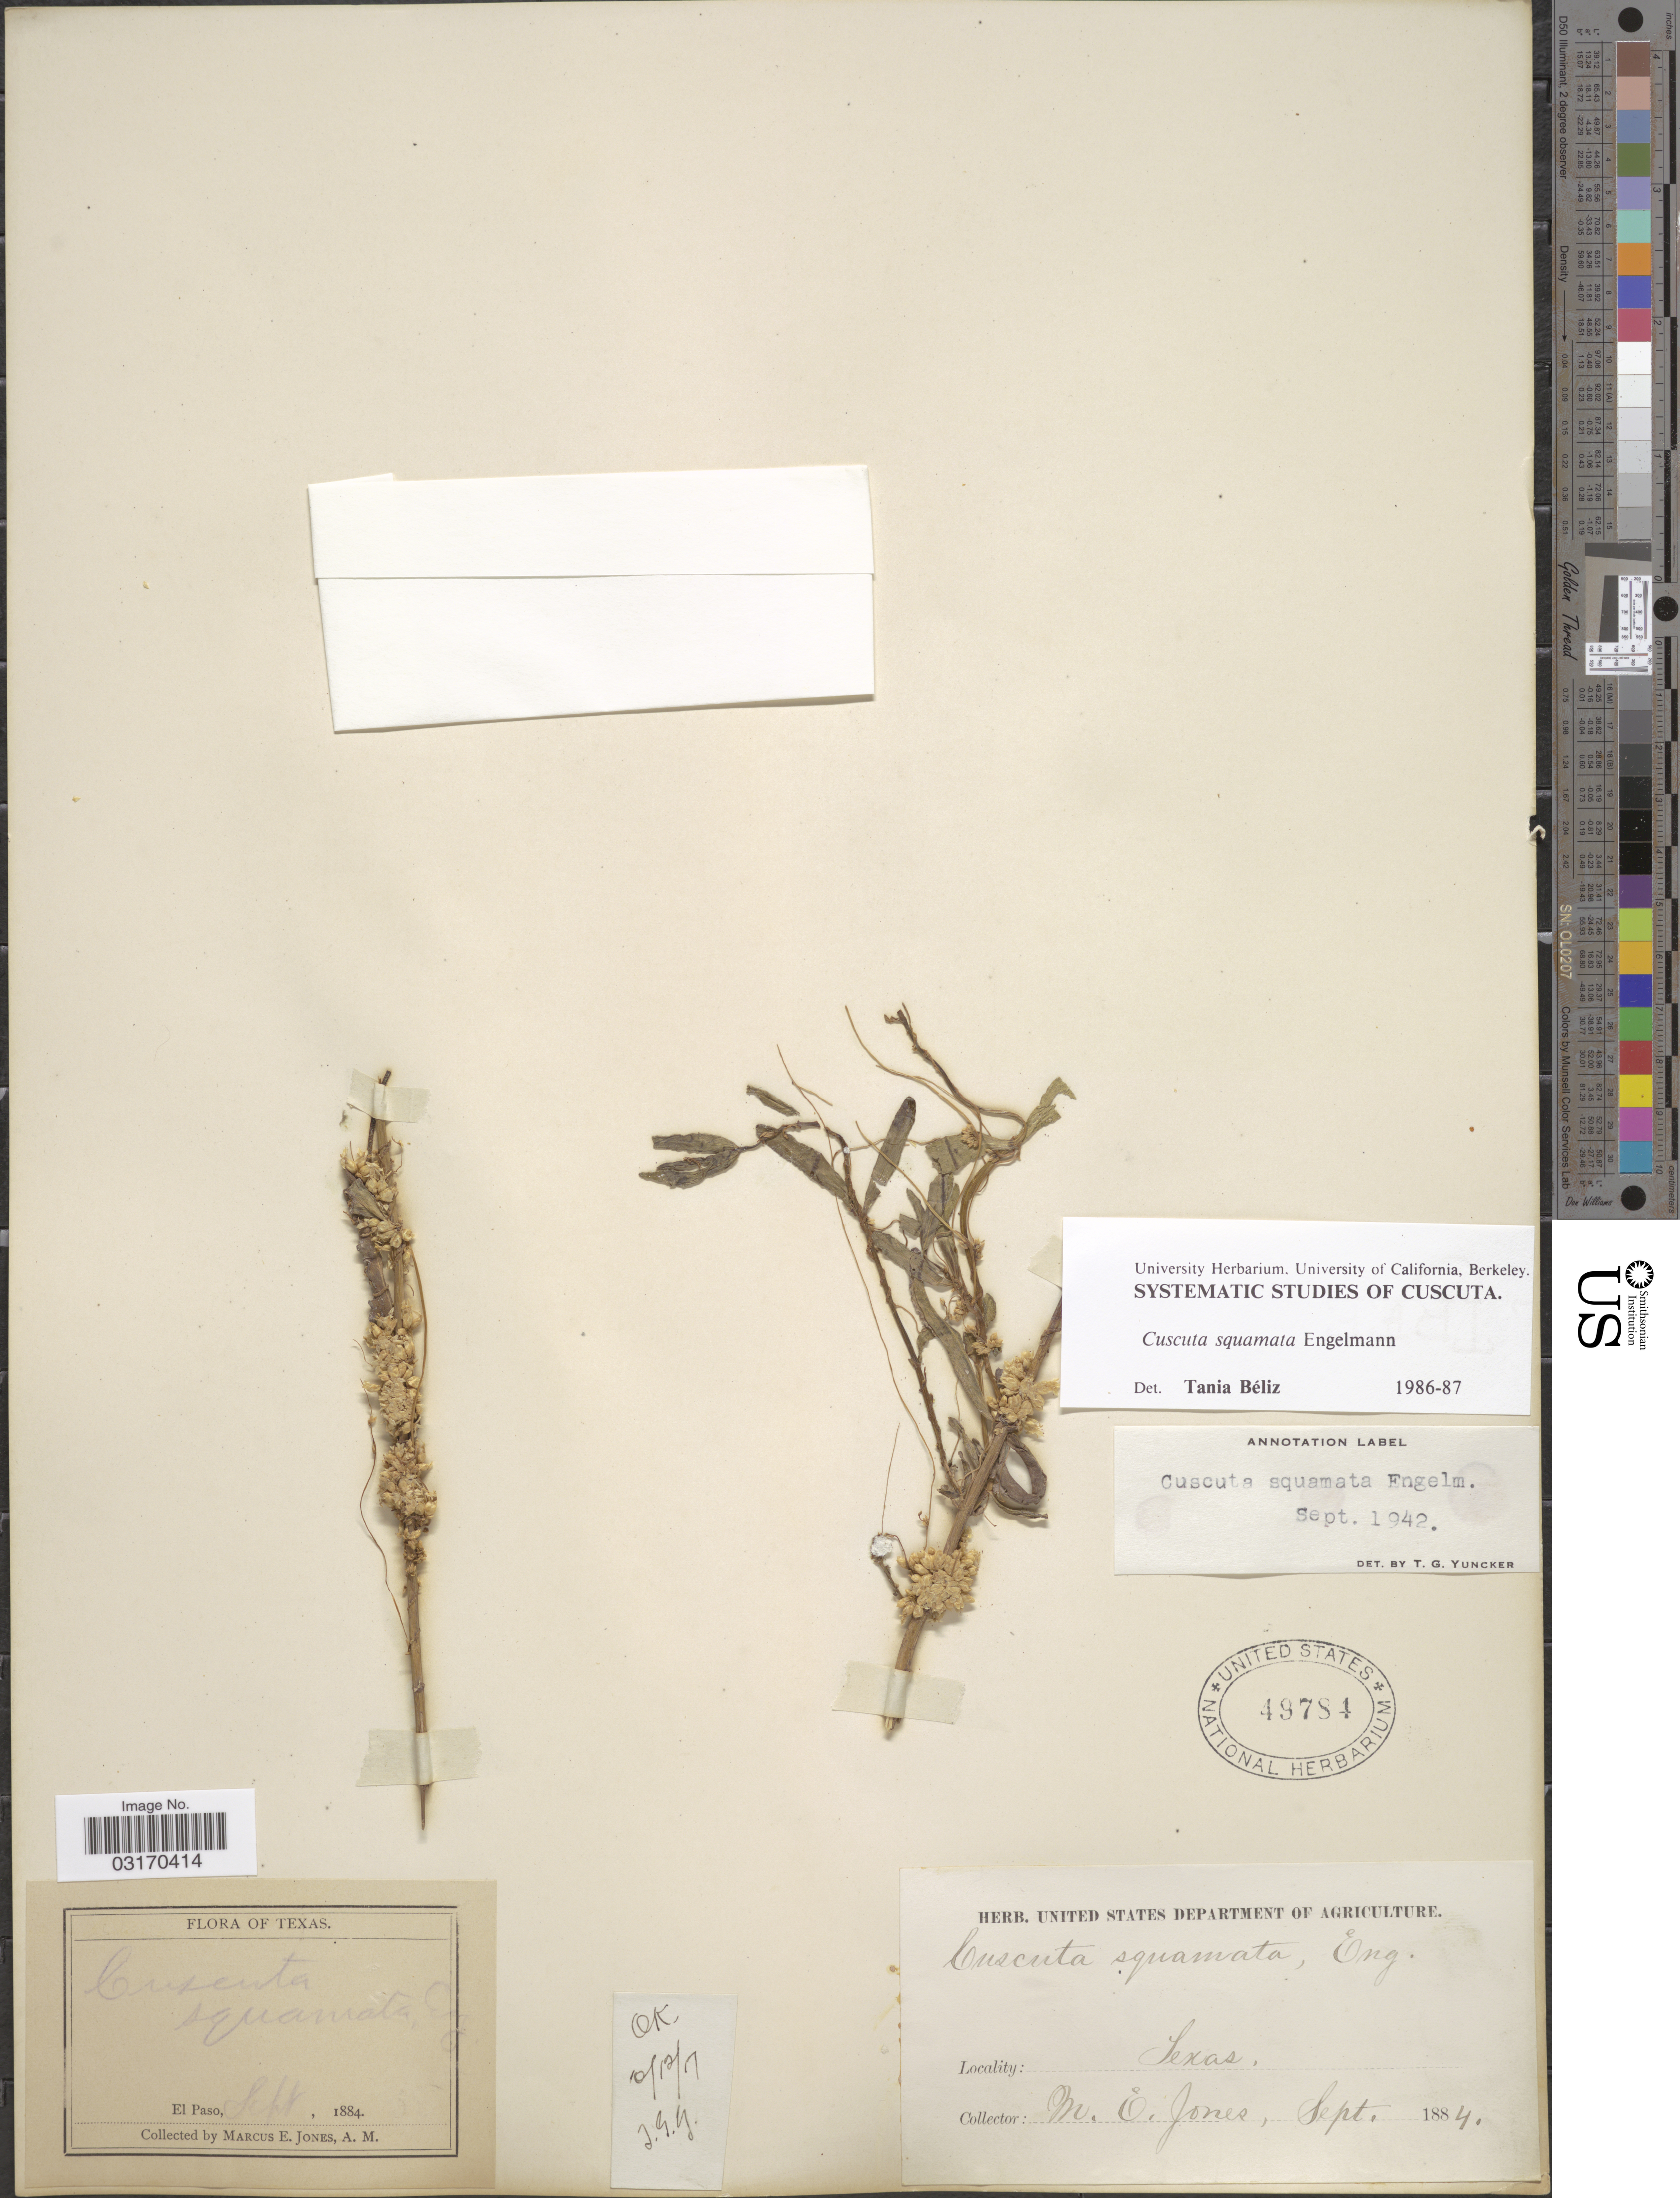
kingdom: Plantae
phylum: Tracheophyta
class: Magnoliopsida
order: Solanales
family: Convolvulaceae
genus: Cuscuta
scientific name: Cuscuta squamata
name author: Engelm.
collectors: M. E. Jones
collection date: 1884-09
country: United States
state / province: Texas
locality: El Paso.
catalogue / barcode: US 49784